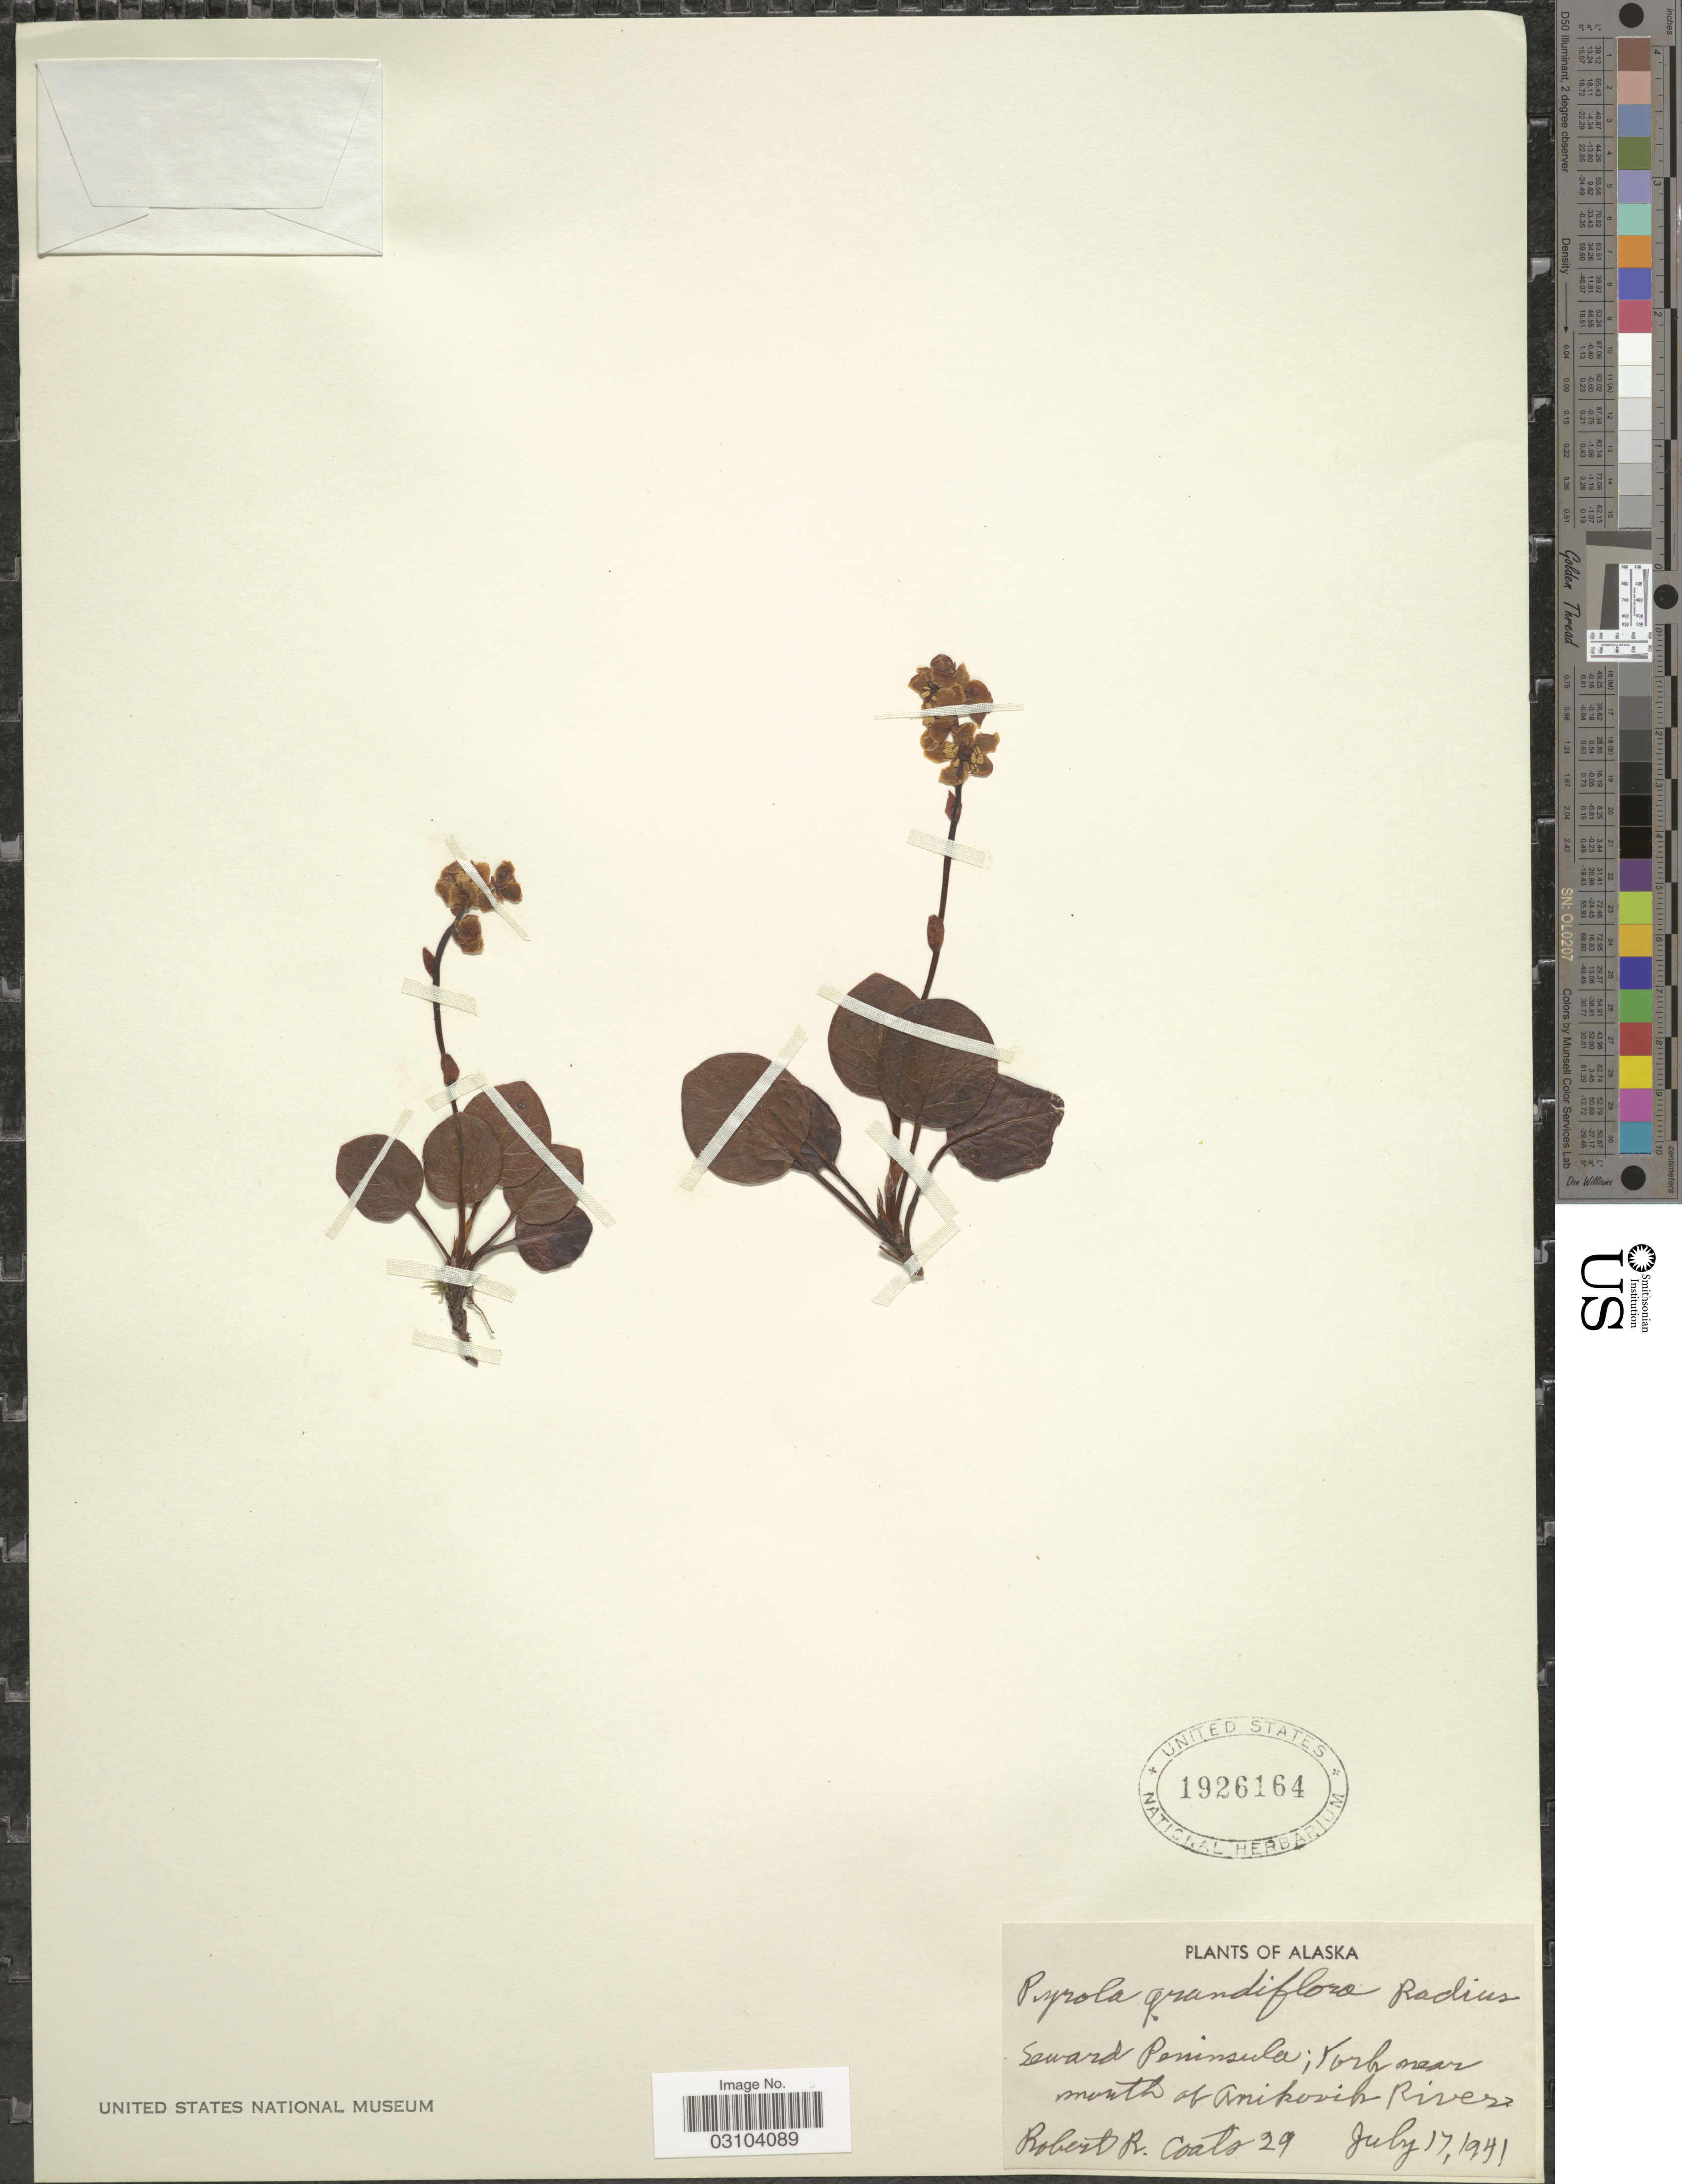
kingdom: Plantae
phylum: Tracheophyta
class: Magnoliopsida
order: Ericales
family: Ericaceae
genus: Pyrola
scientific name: Pyrola grandiflora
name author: Radius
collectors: R. Coats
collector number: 29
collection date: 1941-07-17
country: United States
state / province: Alaska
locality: Seward Peninsula; Fork near mouth of Anikovik River.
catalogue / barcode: US 1926164